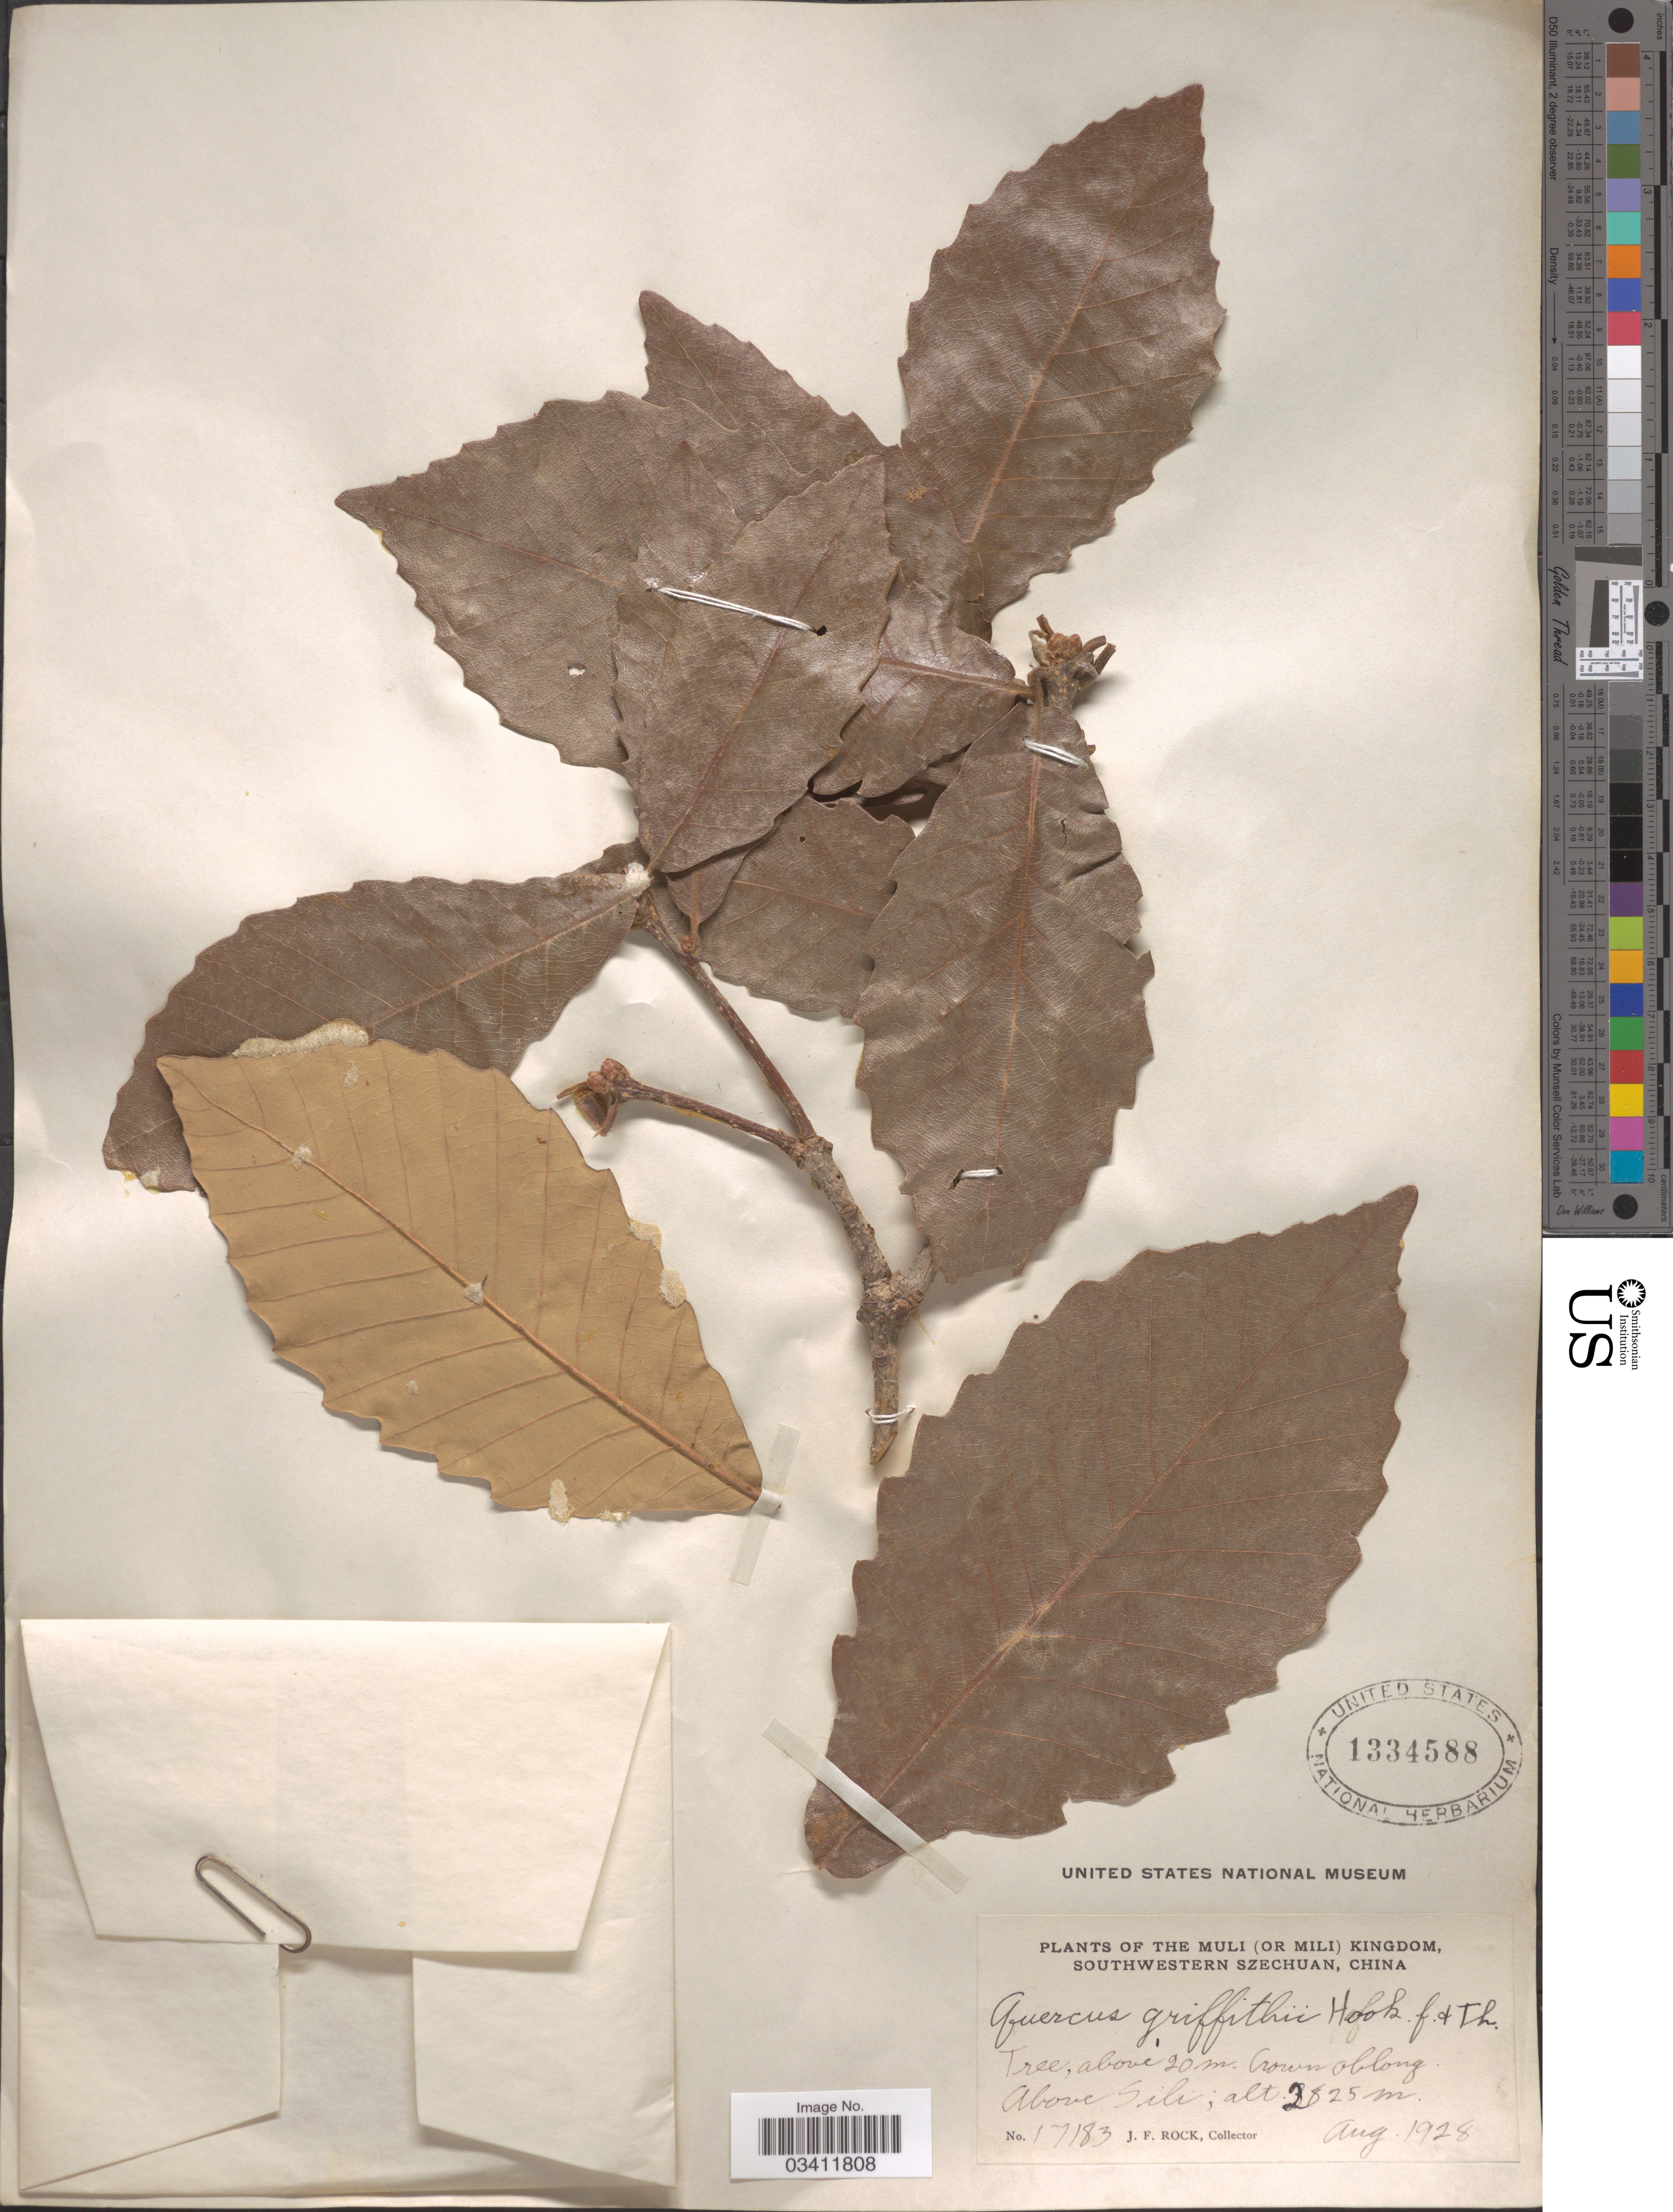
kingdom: Plantae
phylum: Tracheophyta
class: Magnoliopsida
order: Fagales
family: Fagaceae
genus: Quercus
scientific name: Quercus griffithii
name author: Hook. f. & Thomson ex Miq.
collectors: J. Rock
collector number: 17183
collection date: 1928-08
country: China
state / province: Sichuan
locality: The Muli (or Mili) Kingdom, southwestern Szechuan. Above Sili.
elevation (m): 2825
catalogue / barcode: US 1334588